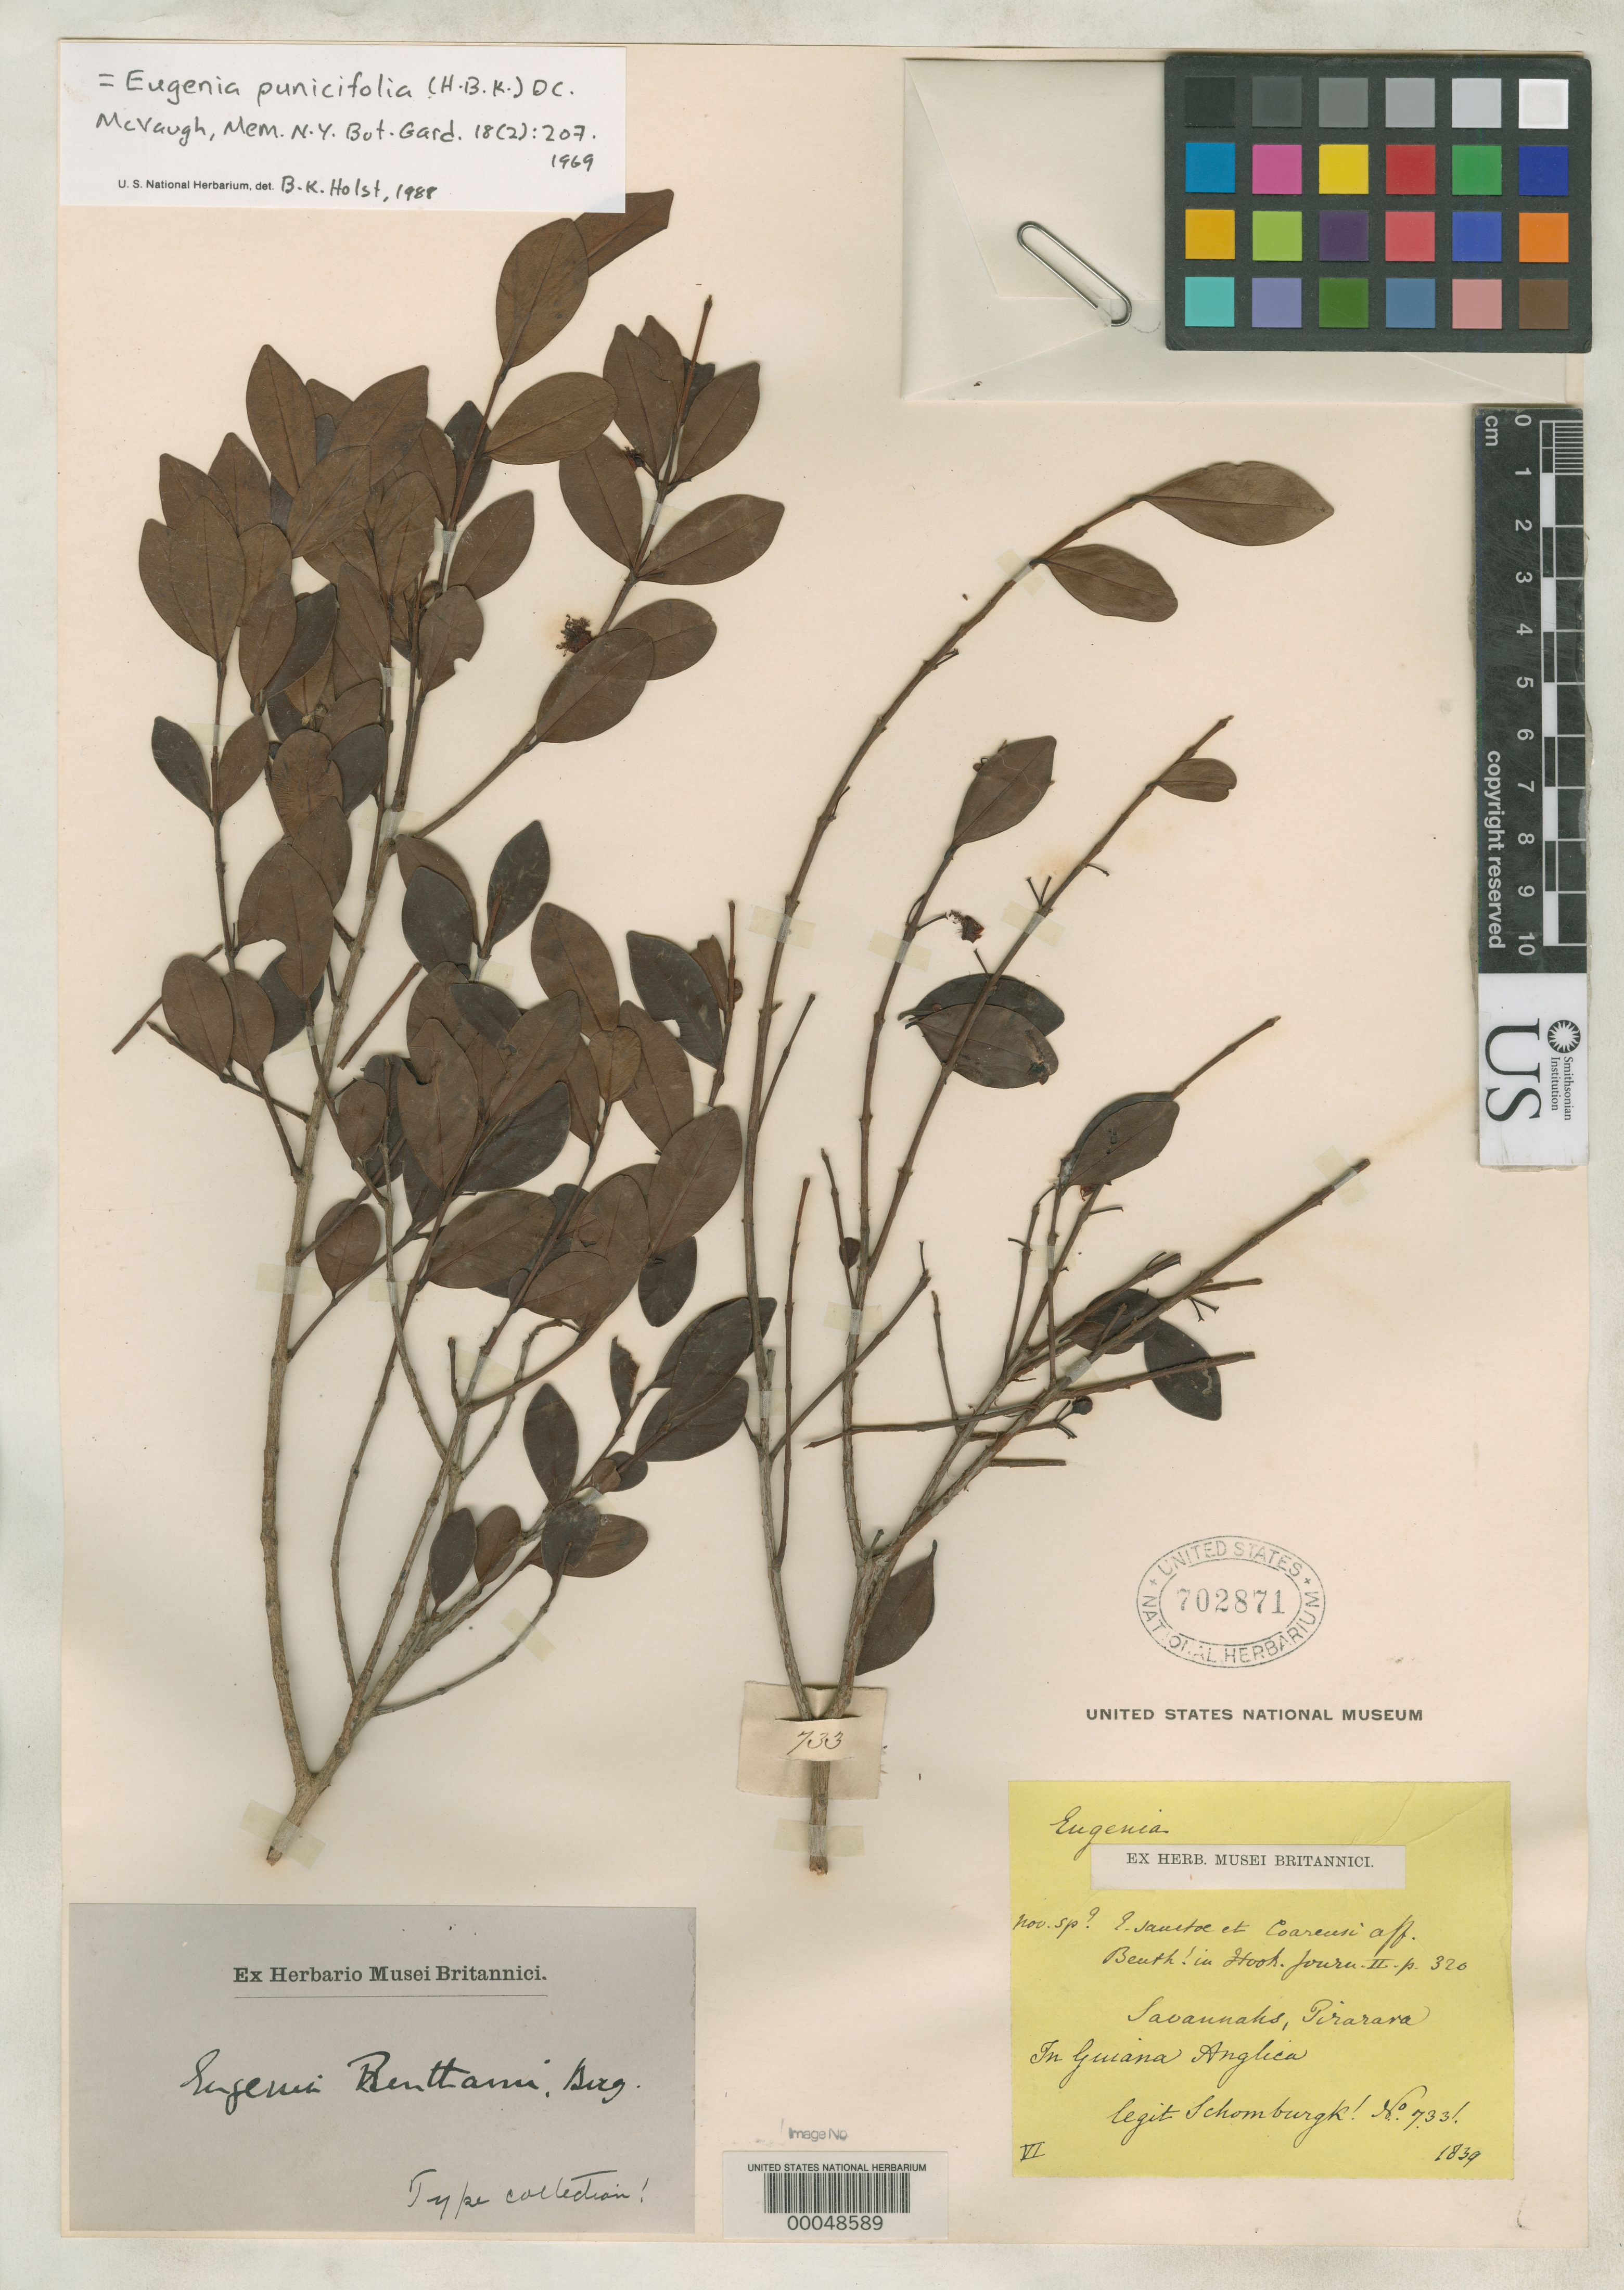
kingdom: Plantae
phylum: Tracheophyta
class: Magnoliopsida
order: Myrtales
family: Myrtaceae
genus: Eugenia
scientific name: Eugenia benthamii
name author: O. Berg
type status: Type Collection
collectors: M. R. Schomburgk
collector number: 733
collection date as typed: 1839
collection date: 1839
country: Guyana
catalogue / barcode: US 702871